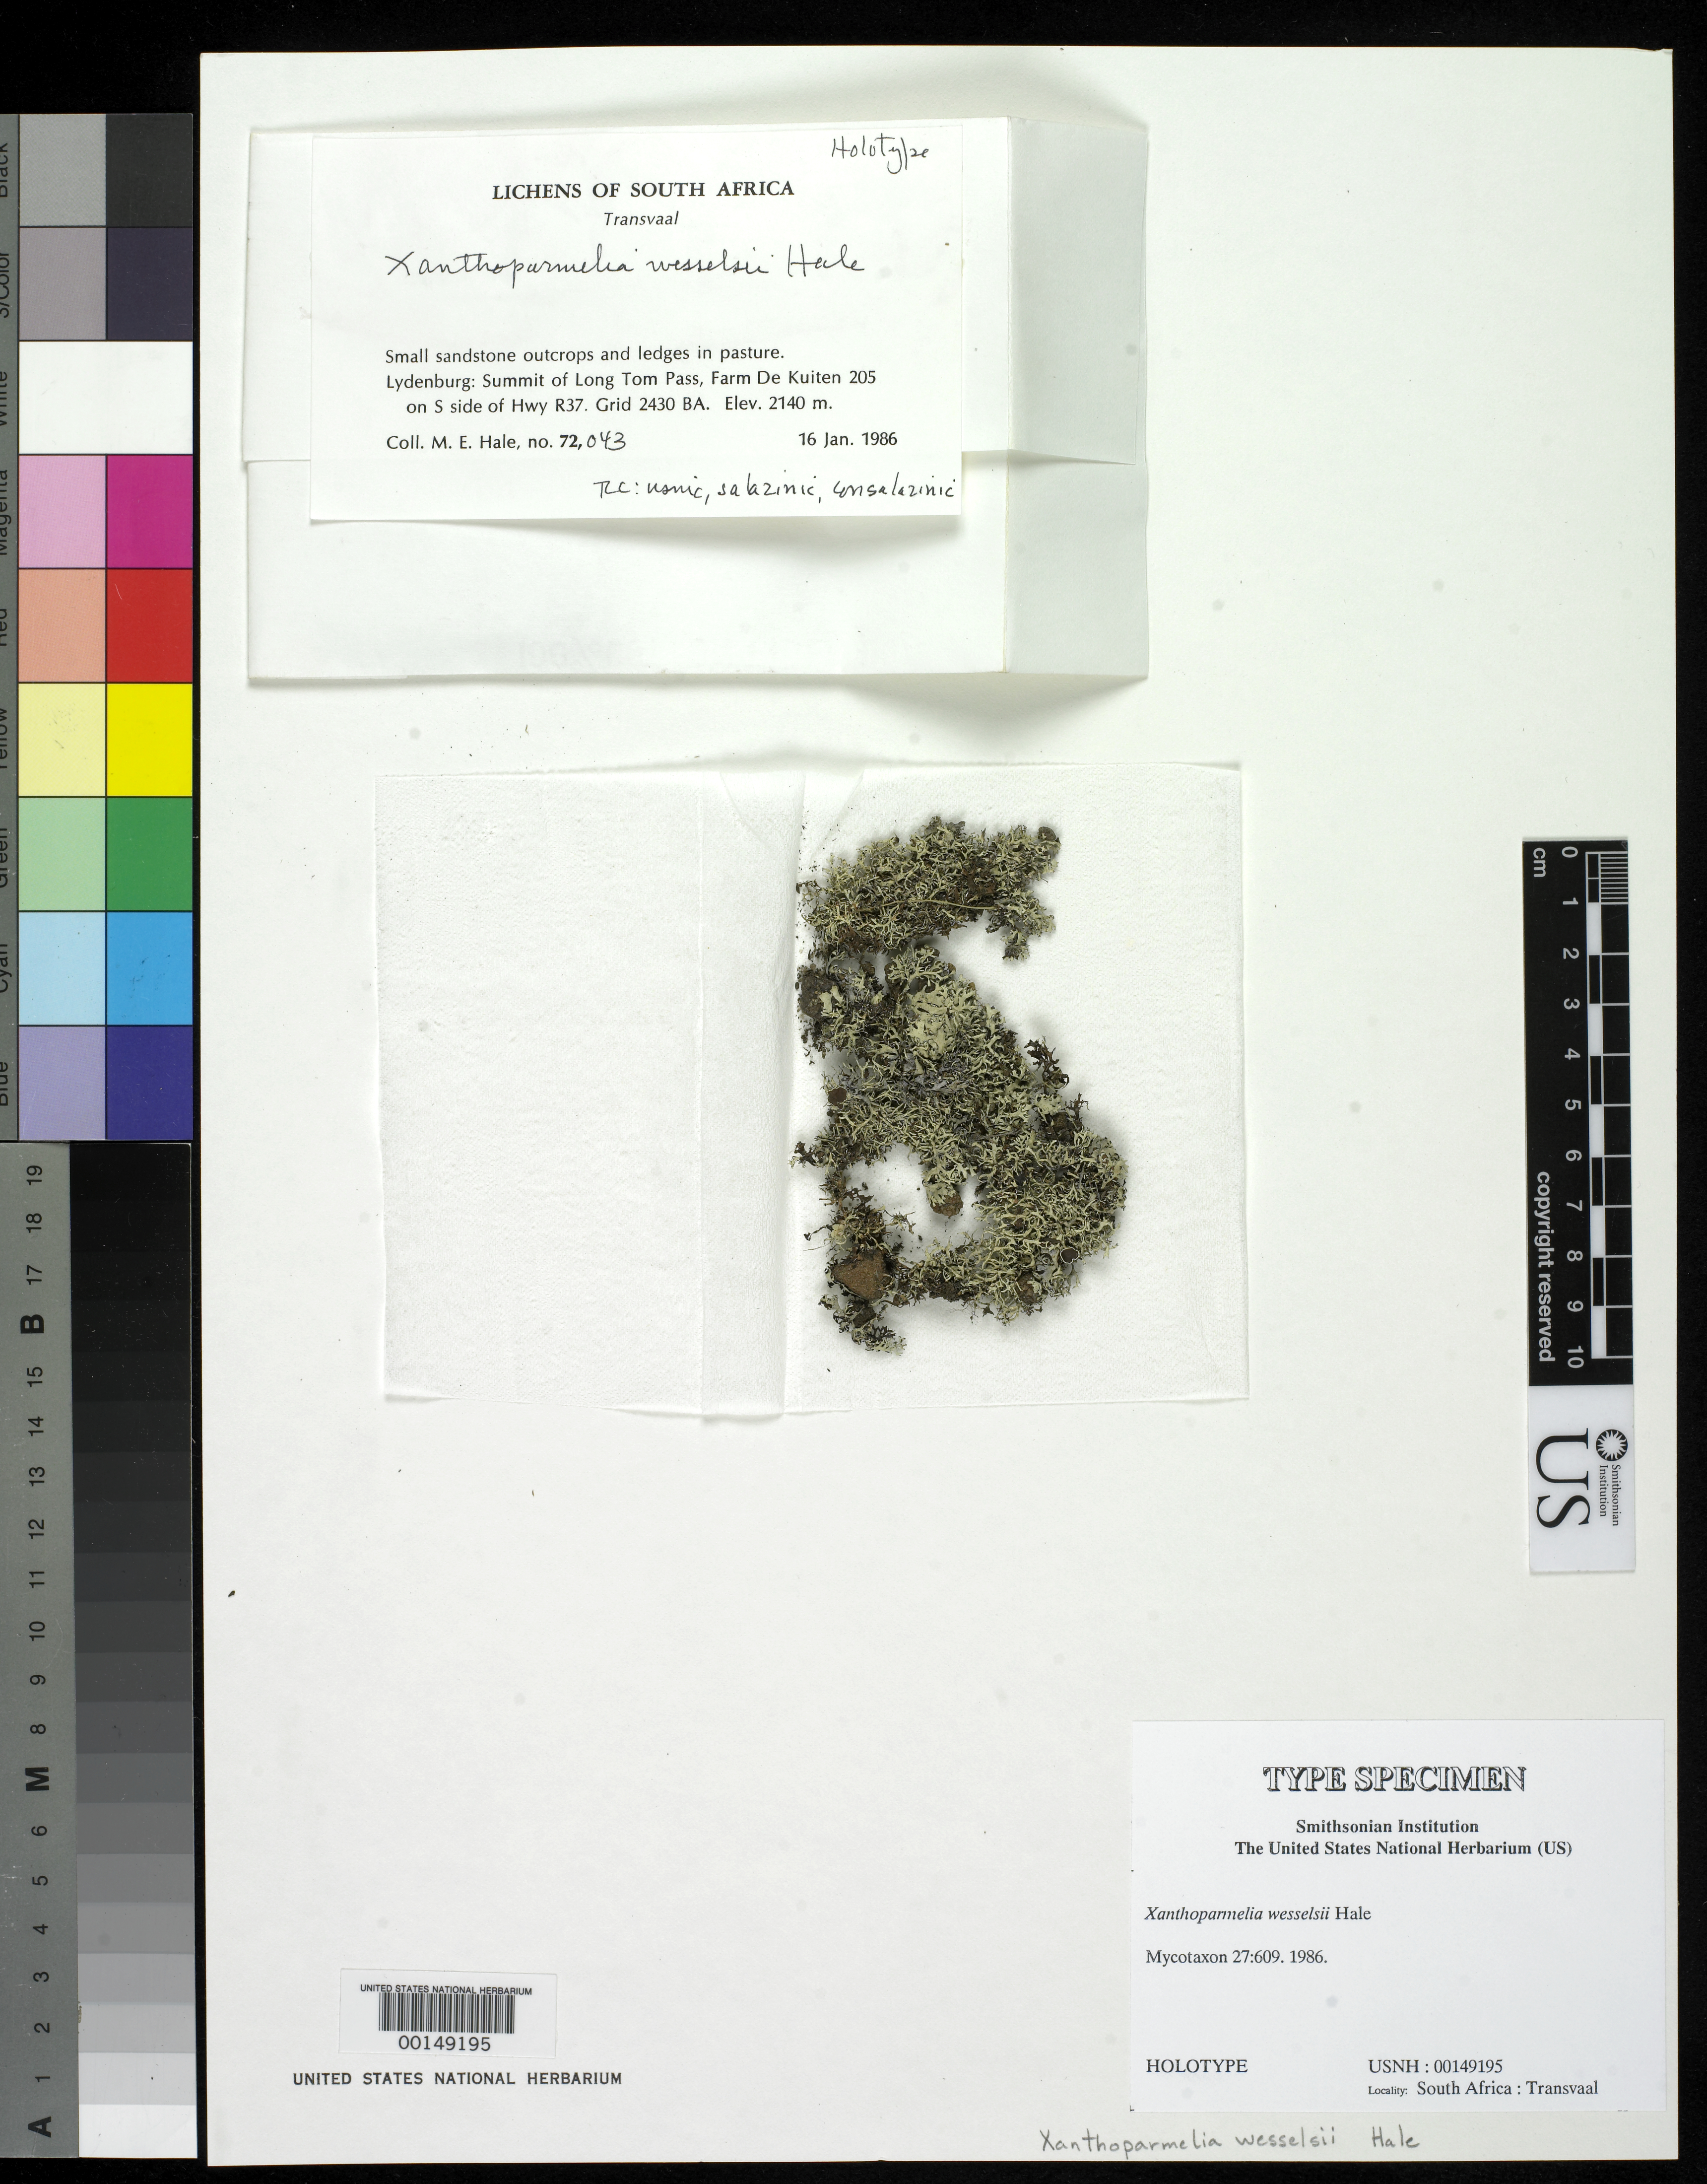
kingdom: Fungi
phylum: Ascomycota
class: Lecanoromycetes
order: Lecanorales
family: Parmeliaceae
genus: Xanthoparmelia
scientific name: Xanthoparmelia wesselsii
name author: Hale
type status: Holotype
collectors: M. Hale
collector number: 72043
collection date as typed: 16 Jan 1986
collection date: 1986-01-16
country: South Africa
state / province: Mpumalanga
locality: Lydenburg, summit of Long Tom Pass, Farm de Kuiten 205 on S side of Hwy R37, Grid 2430 BA, sandstone outcrops & ledges in pasture. Transvaal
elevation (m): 2140